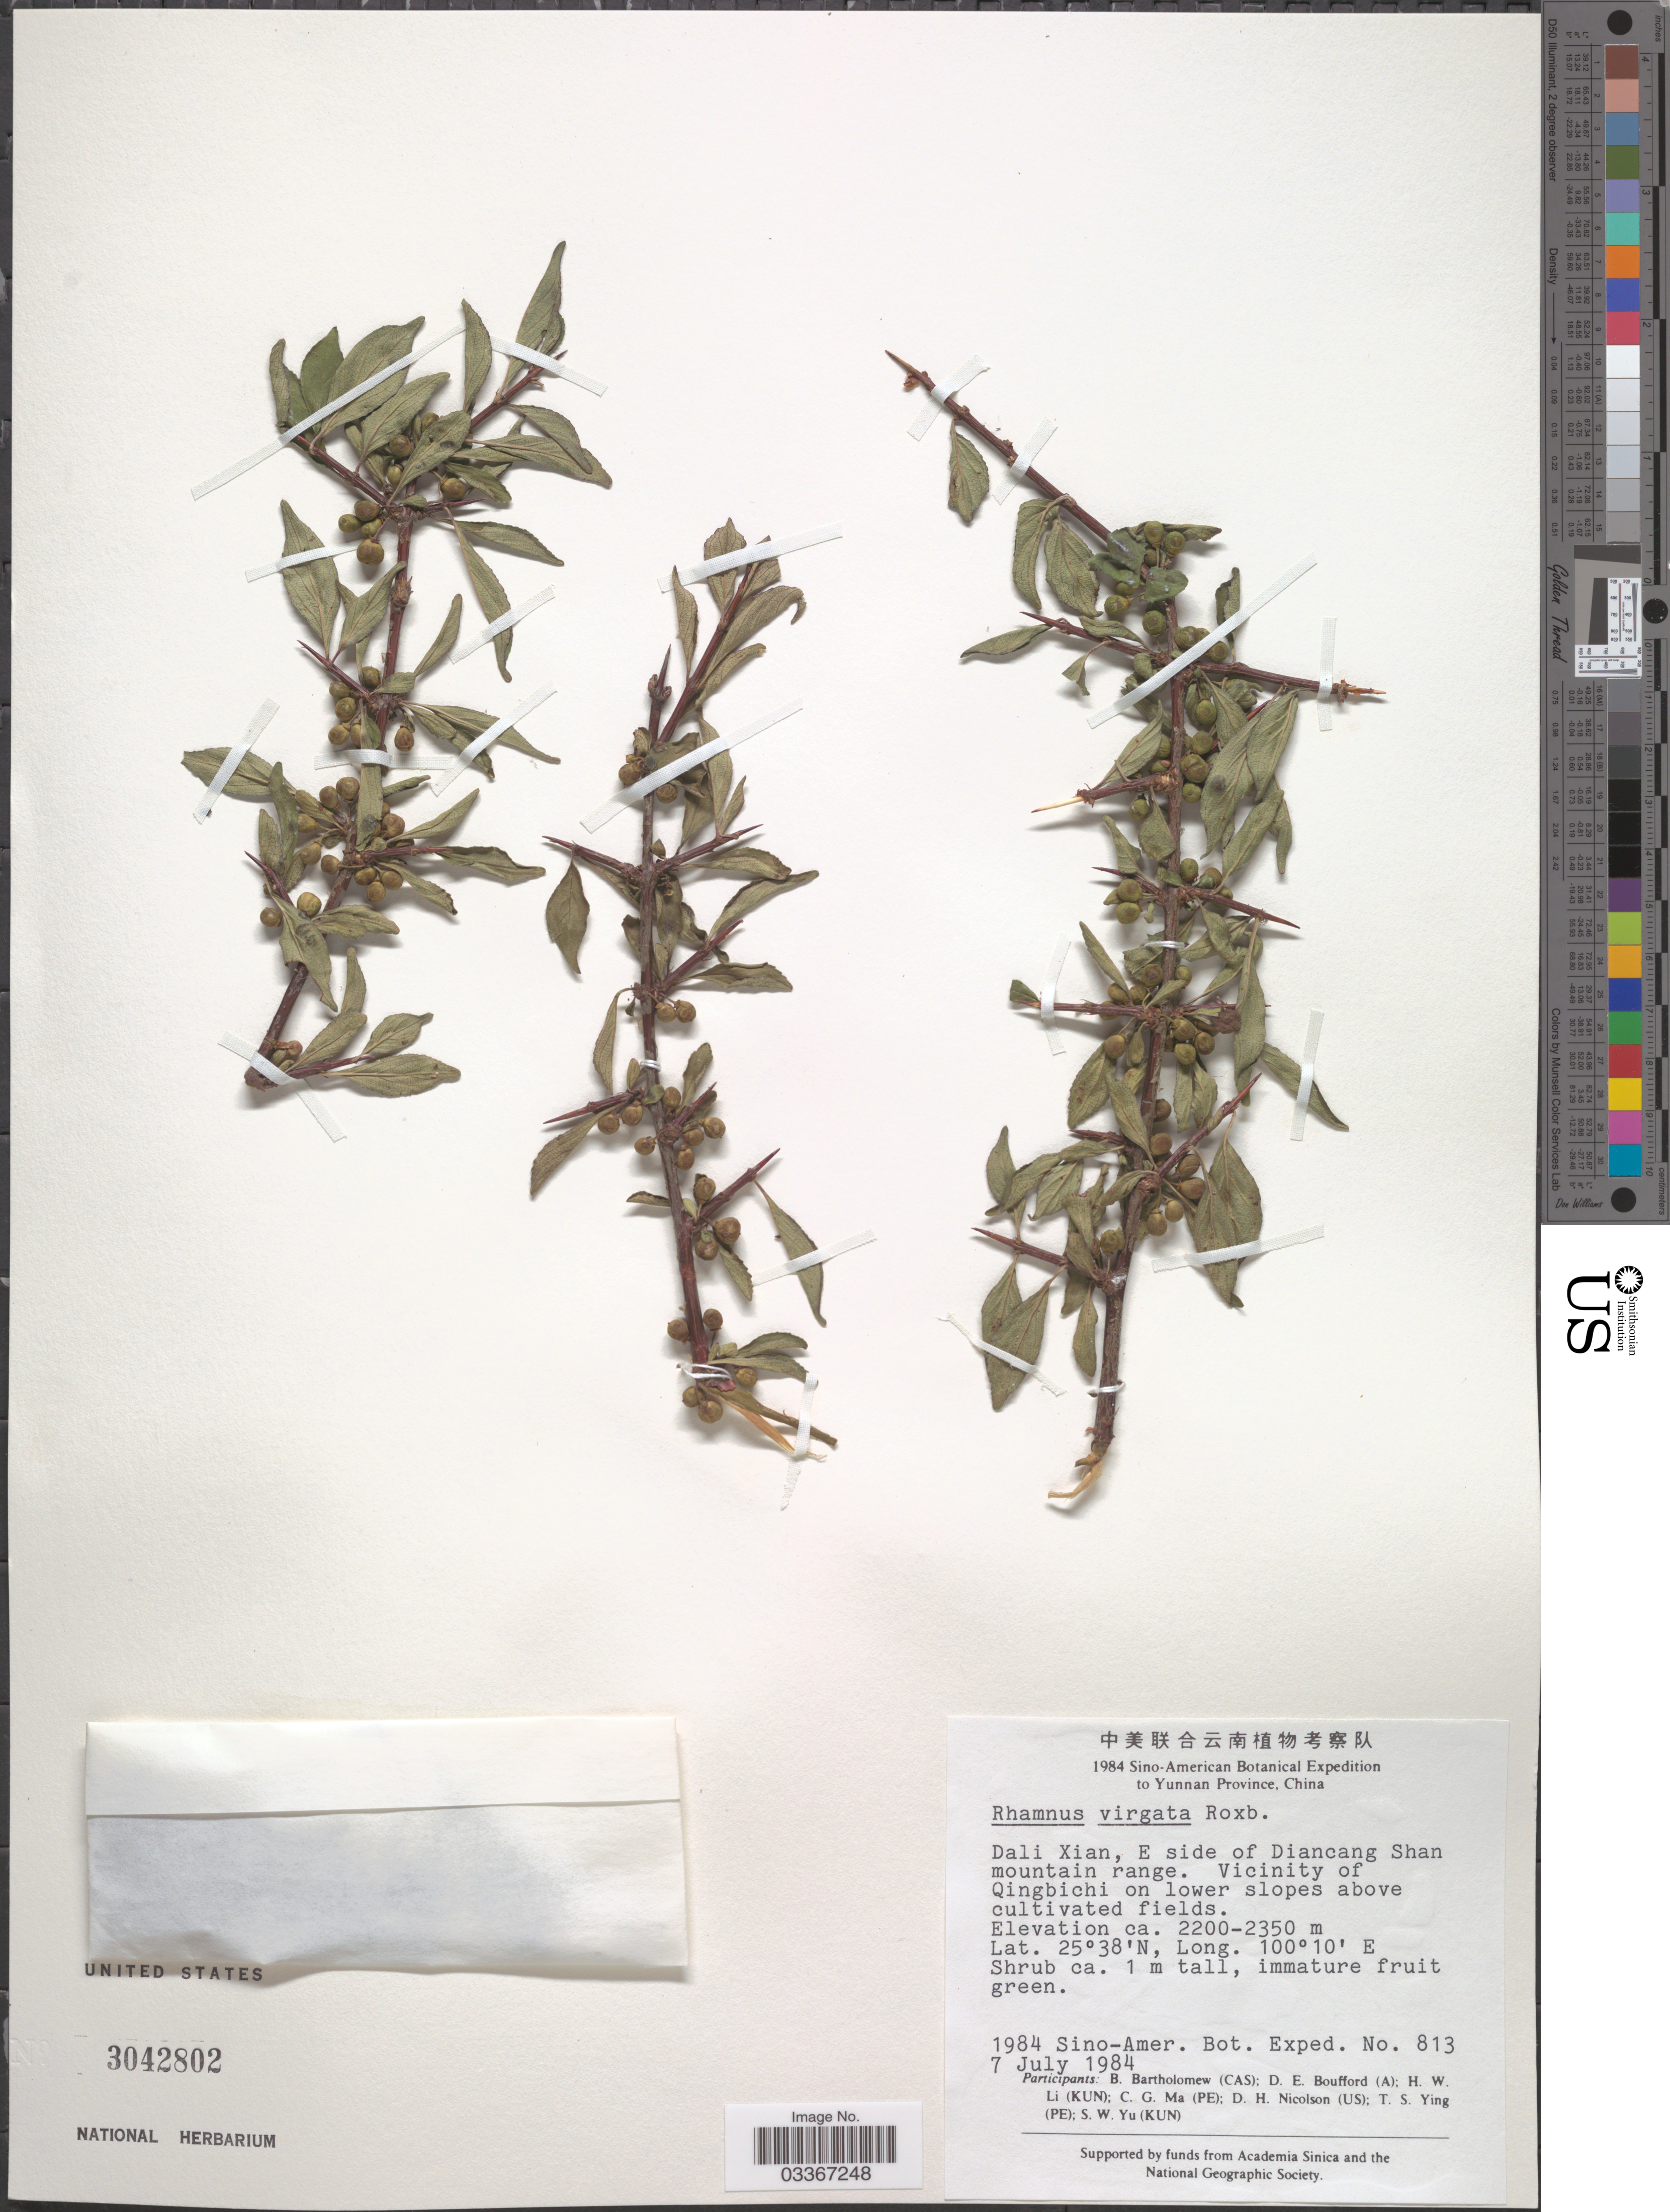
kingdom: Plantae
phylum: Tracheophyta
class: Magnoliopsida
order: Rosales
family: Rhamnaceae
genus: Rhamnus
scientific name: Rhamnus virgata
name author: Roxb.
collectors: Sino-Amer. Bot. Exped. 1984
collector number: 813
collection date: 1984-07-07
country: China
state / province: Yunnan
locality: Dali Xian, E side of Diancang Shan mountain range. Vicinity of Qingbichi on lower slopes above cultivated fields.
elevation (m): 2200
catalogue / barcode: US 3042802